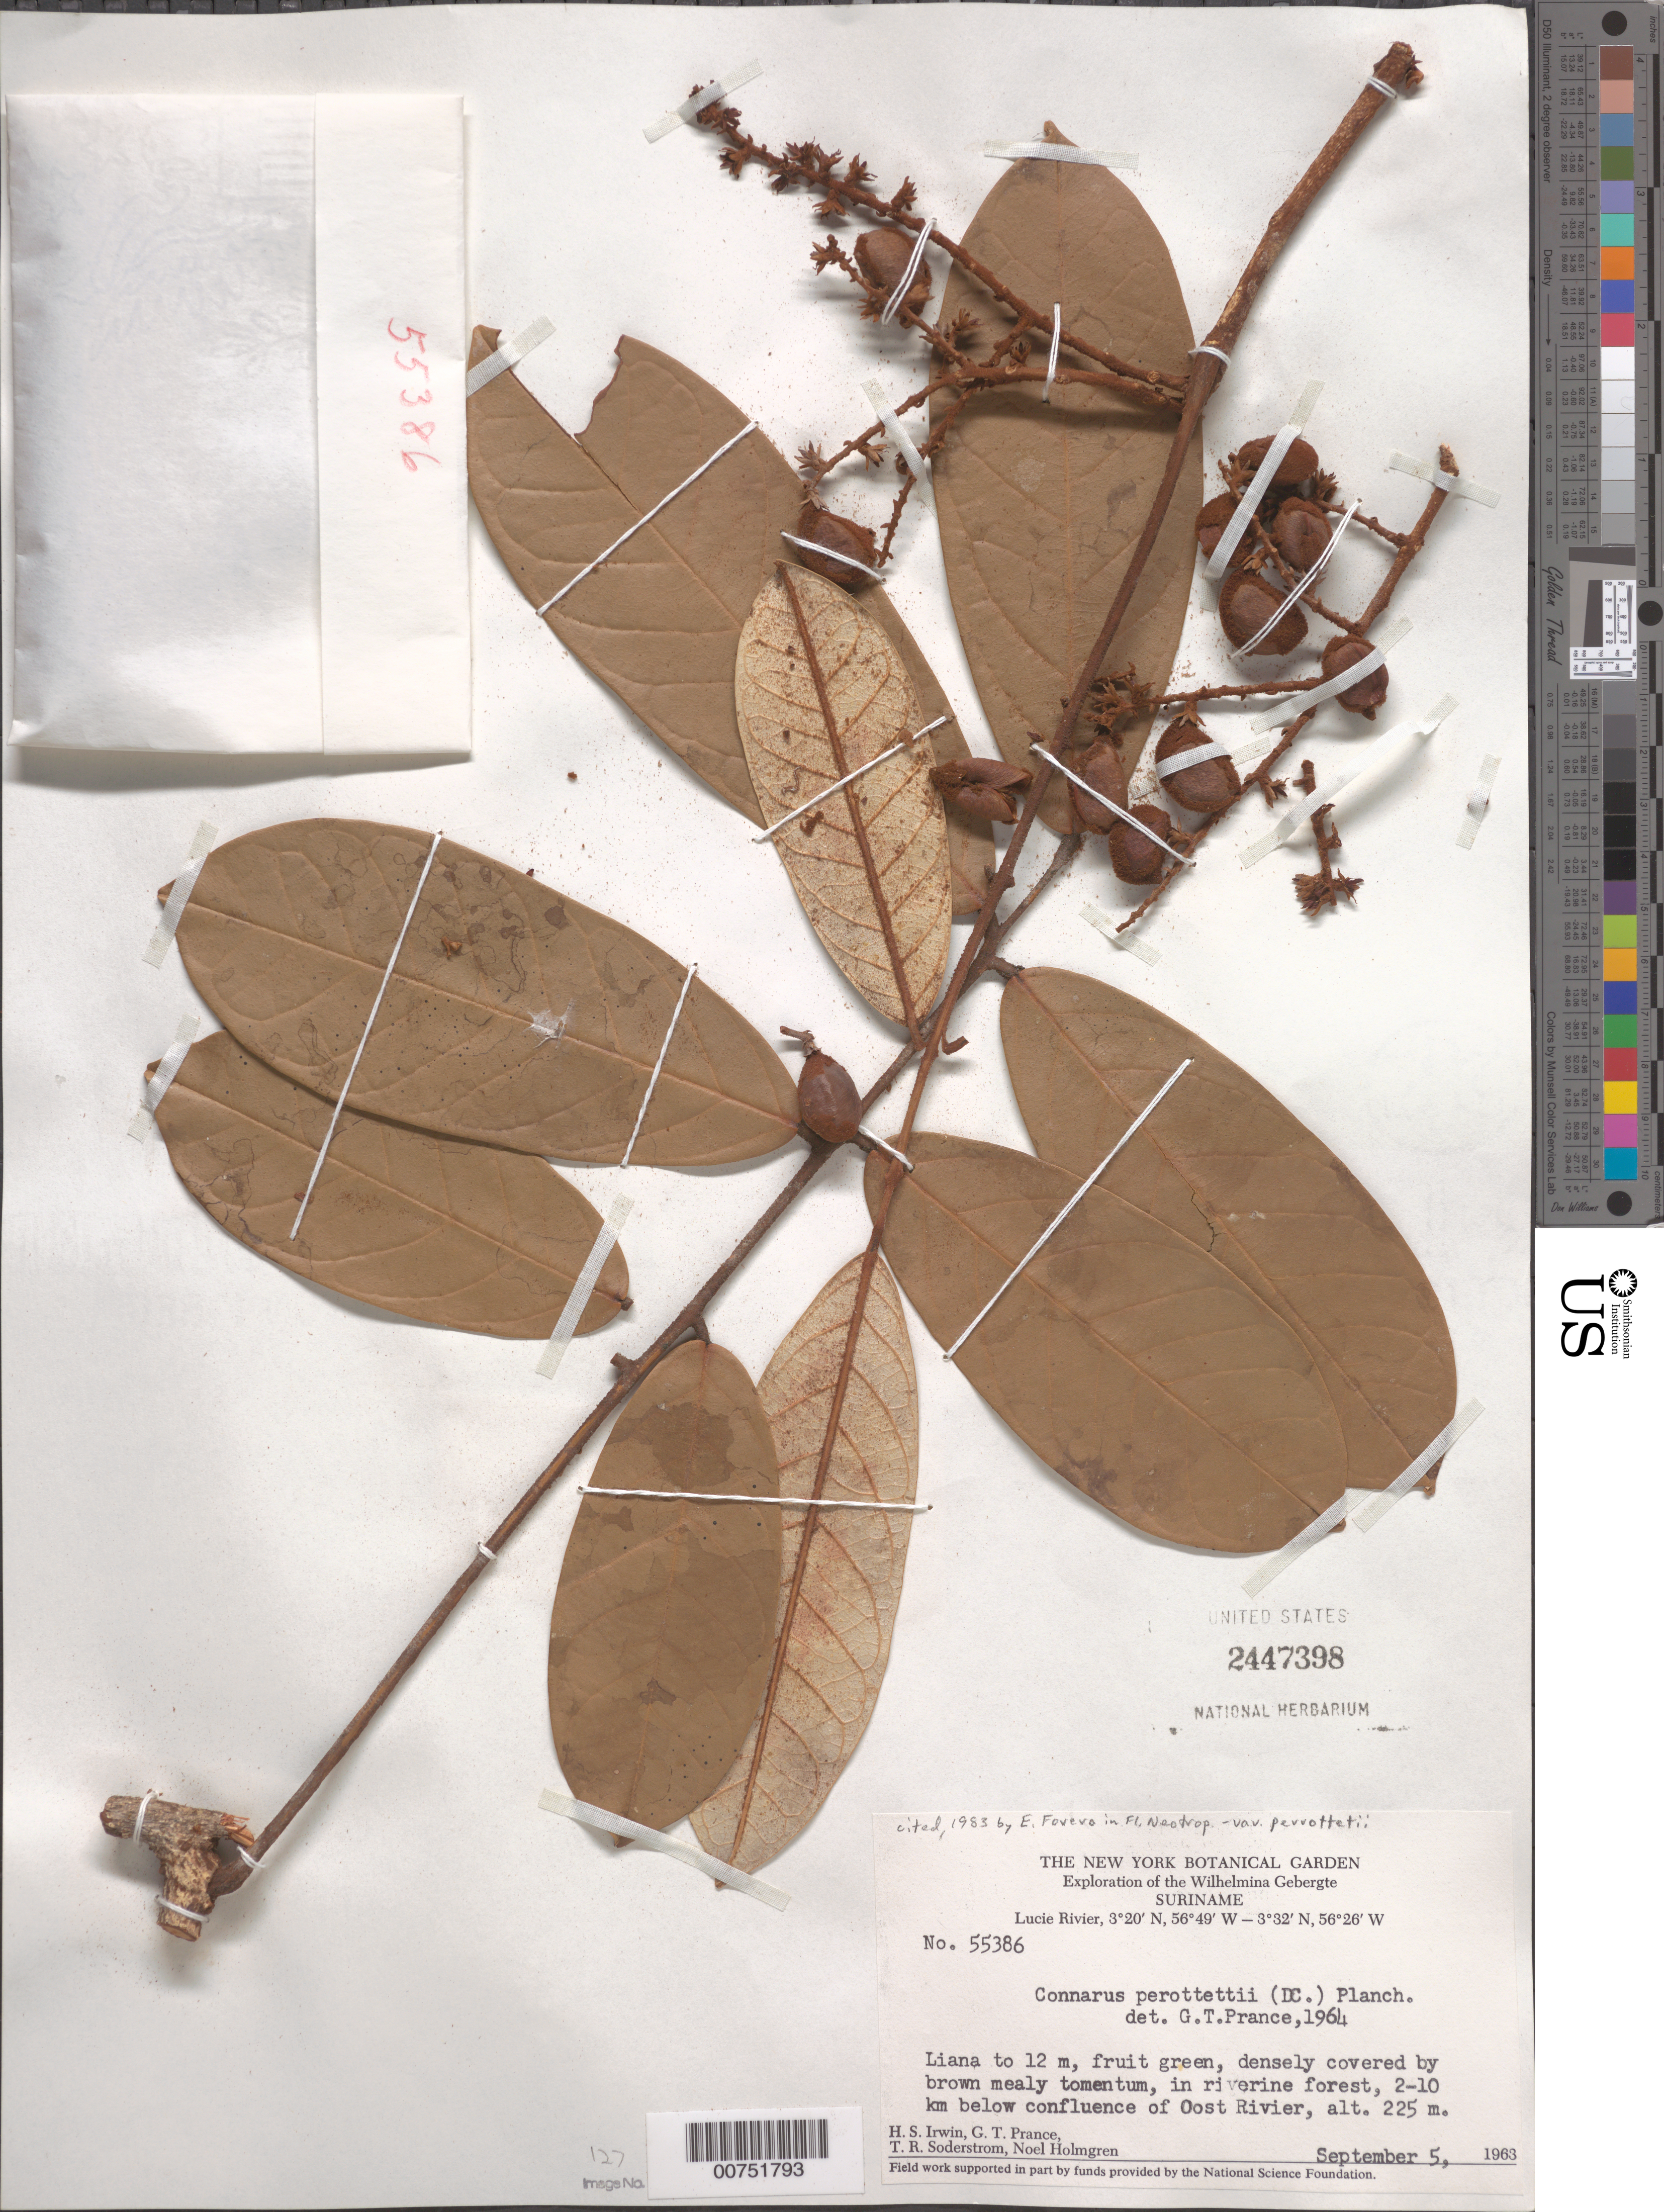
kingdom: Plantae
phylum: Tracheophyta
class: Magnoliopsida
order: Oxalidales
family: Connaraceae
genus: Connarus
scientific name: Connarus perrottetii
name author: (DC.) Planch.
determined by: Prance, G. T.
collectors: H. Irwin, G. T. Prance, T. R. Soderstrom & N. H. Holmgren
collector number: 55386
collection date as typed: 5-Sep-63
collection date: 1963-09-05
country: Suriname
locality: Lucie R., 2-10 km below confl. with Oost R., Wilhelmina Gebergte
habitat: Riverine forest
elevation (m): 225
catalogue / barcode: US 2447398